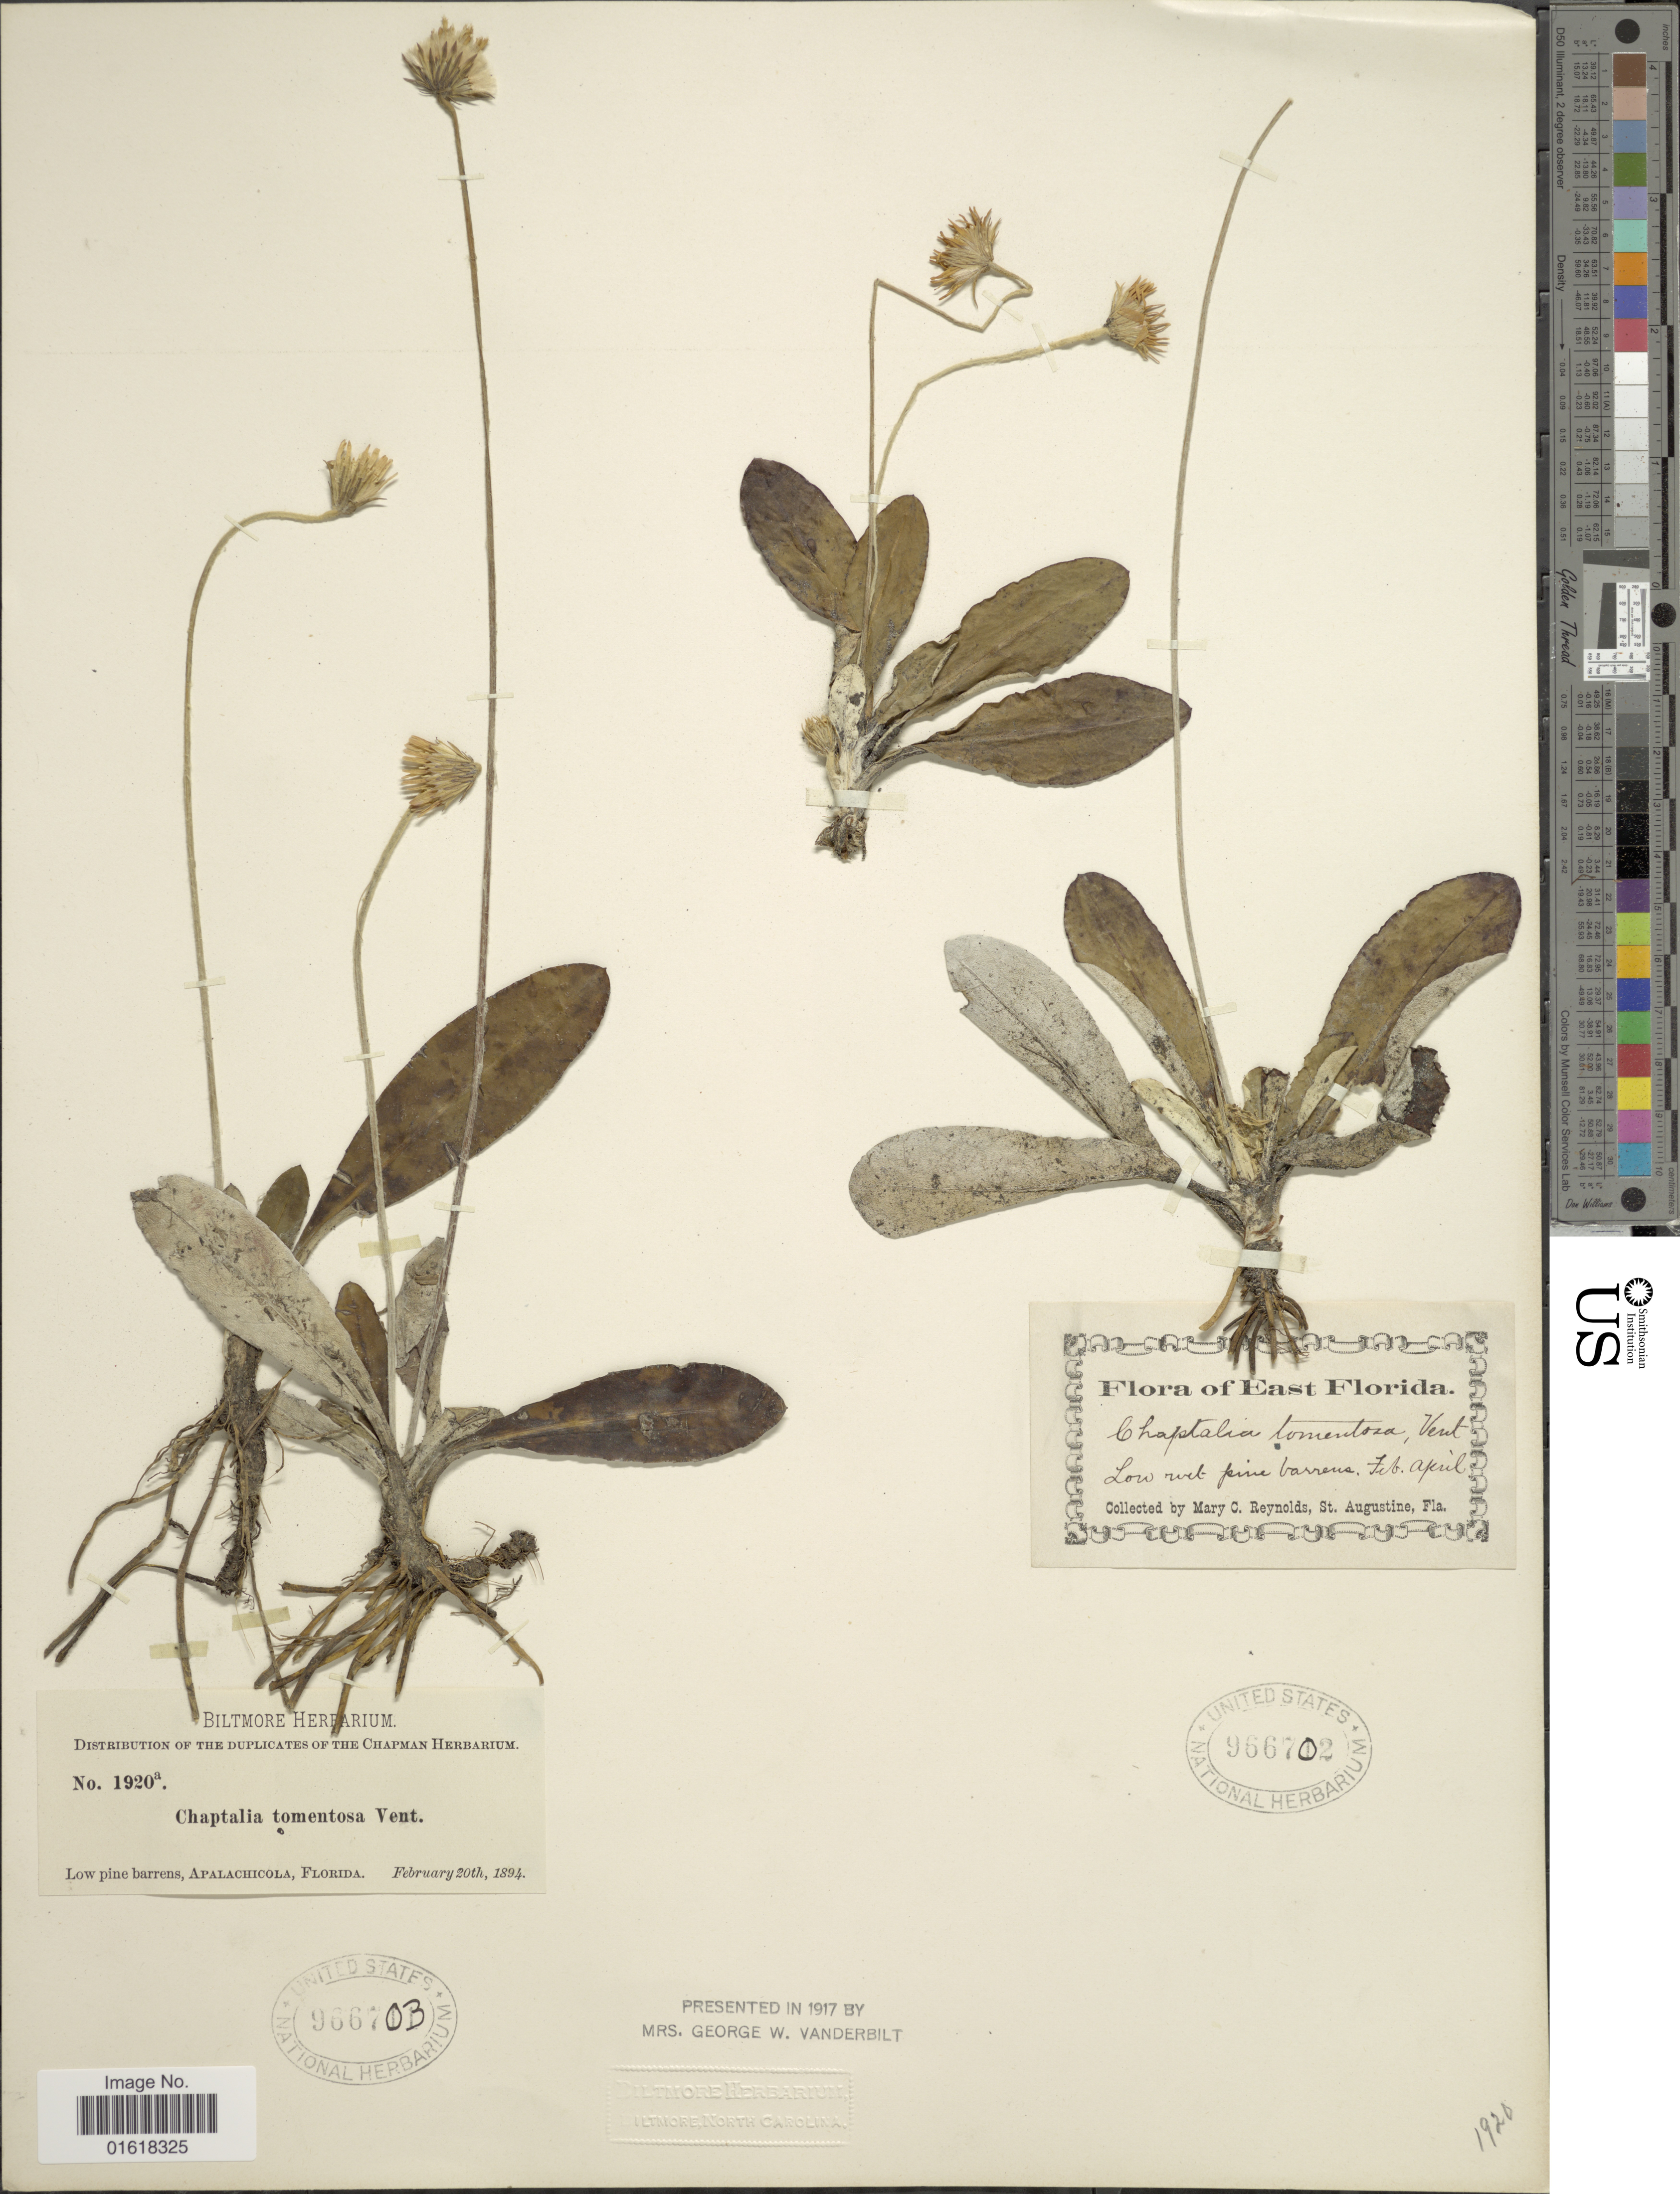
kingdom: Plantae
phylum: Tracheophyta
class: Magnoliopsida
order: Asterales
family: Asteraceae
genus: Chaptalia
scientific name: Chaptalia tomentosa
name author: Vent.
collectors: ex herb. Biltmore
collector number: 1920a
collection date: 1894-02-20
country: United States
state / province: Florida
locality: Low pine barrens, Apalachicola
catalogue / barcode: US 966703-2